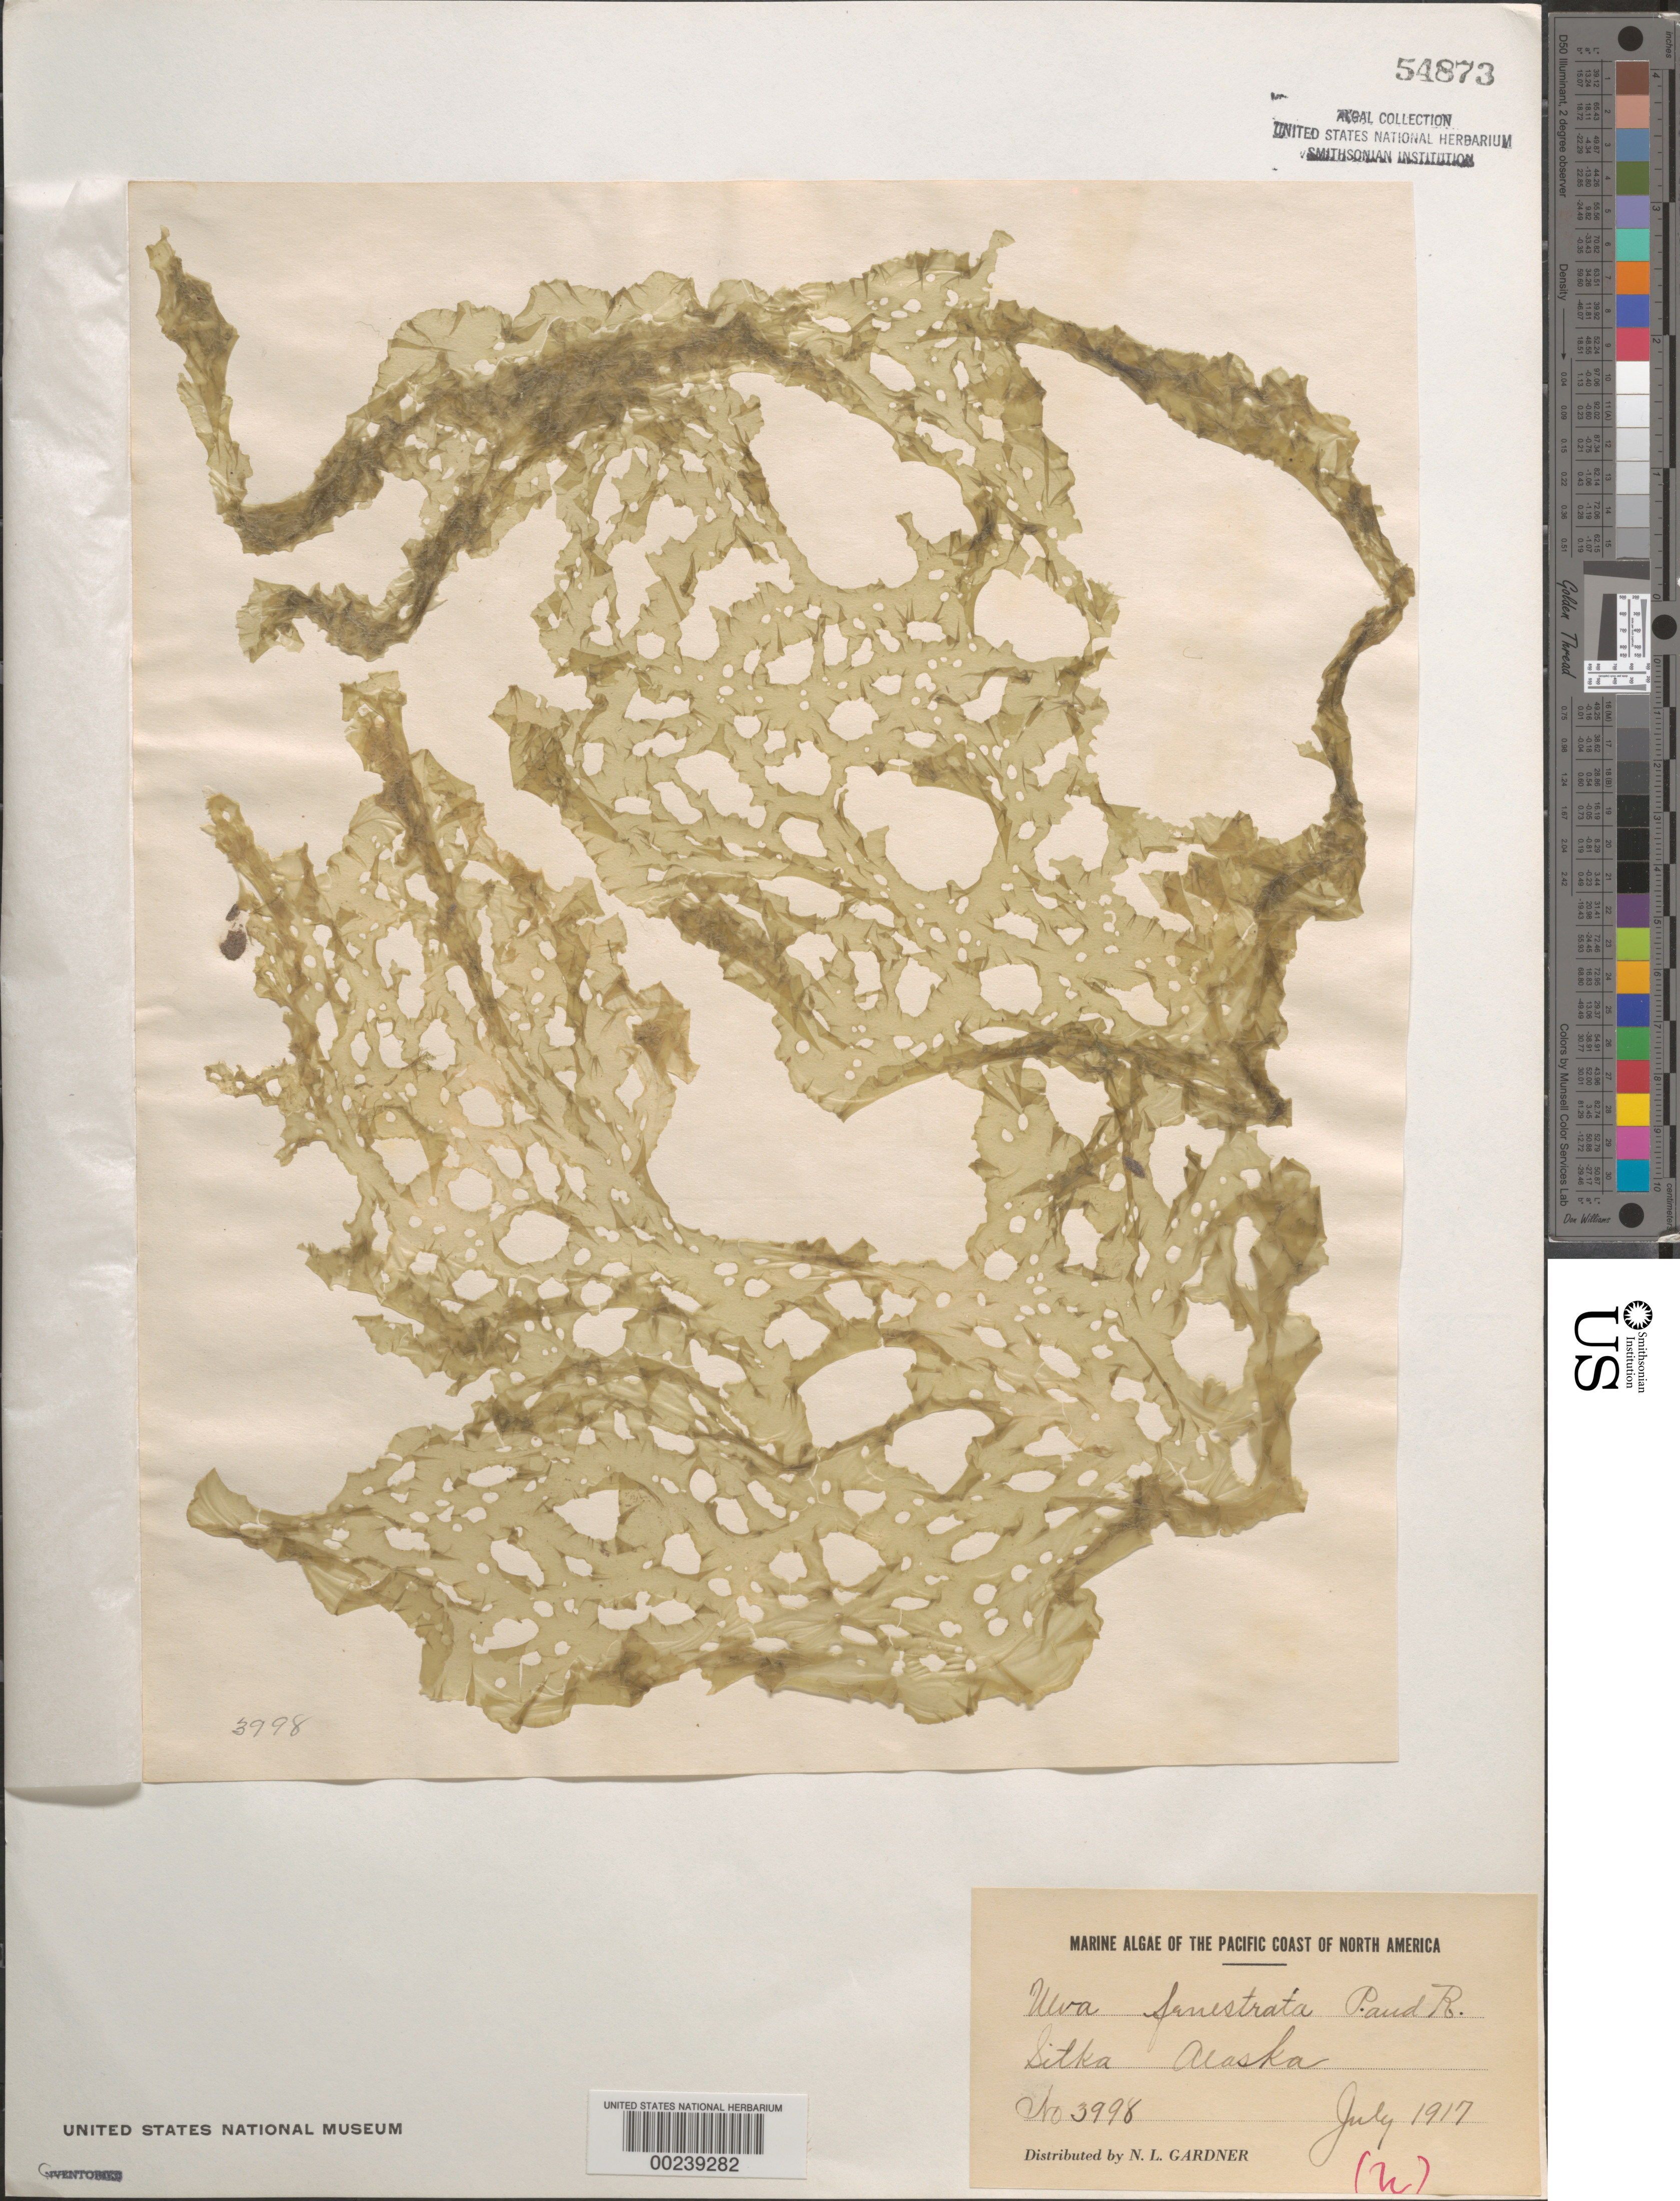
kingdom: Plantae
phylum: Chlorophyta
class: Ulvophyceae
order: Ulvales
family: Ulvaceae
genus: Ulva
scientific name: Ulva fenestrata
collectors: N. Gardner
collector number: NLG 3998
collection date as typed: Jul 1917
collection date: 1917-07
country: United States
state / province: Alaska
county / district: Sitka Division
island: Baranof Island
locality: Sitka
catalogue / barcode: US 54873